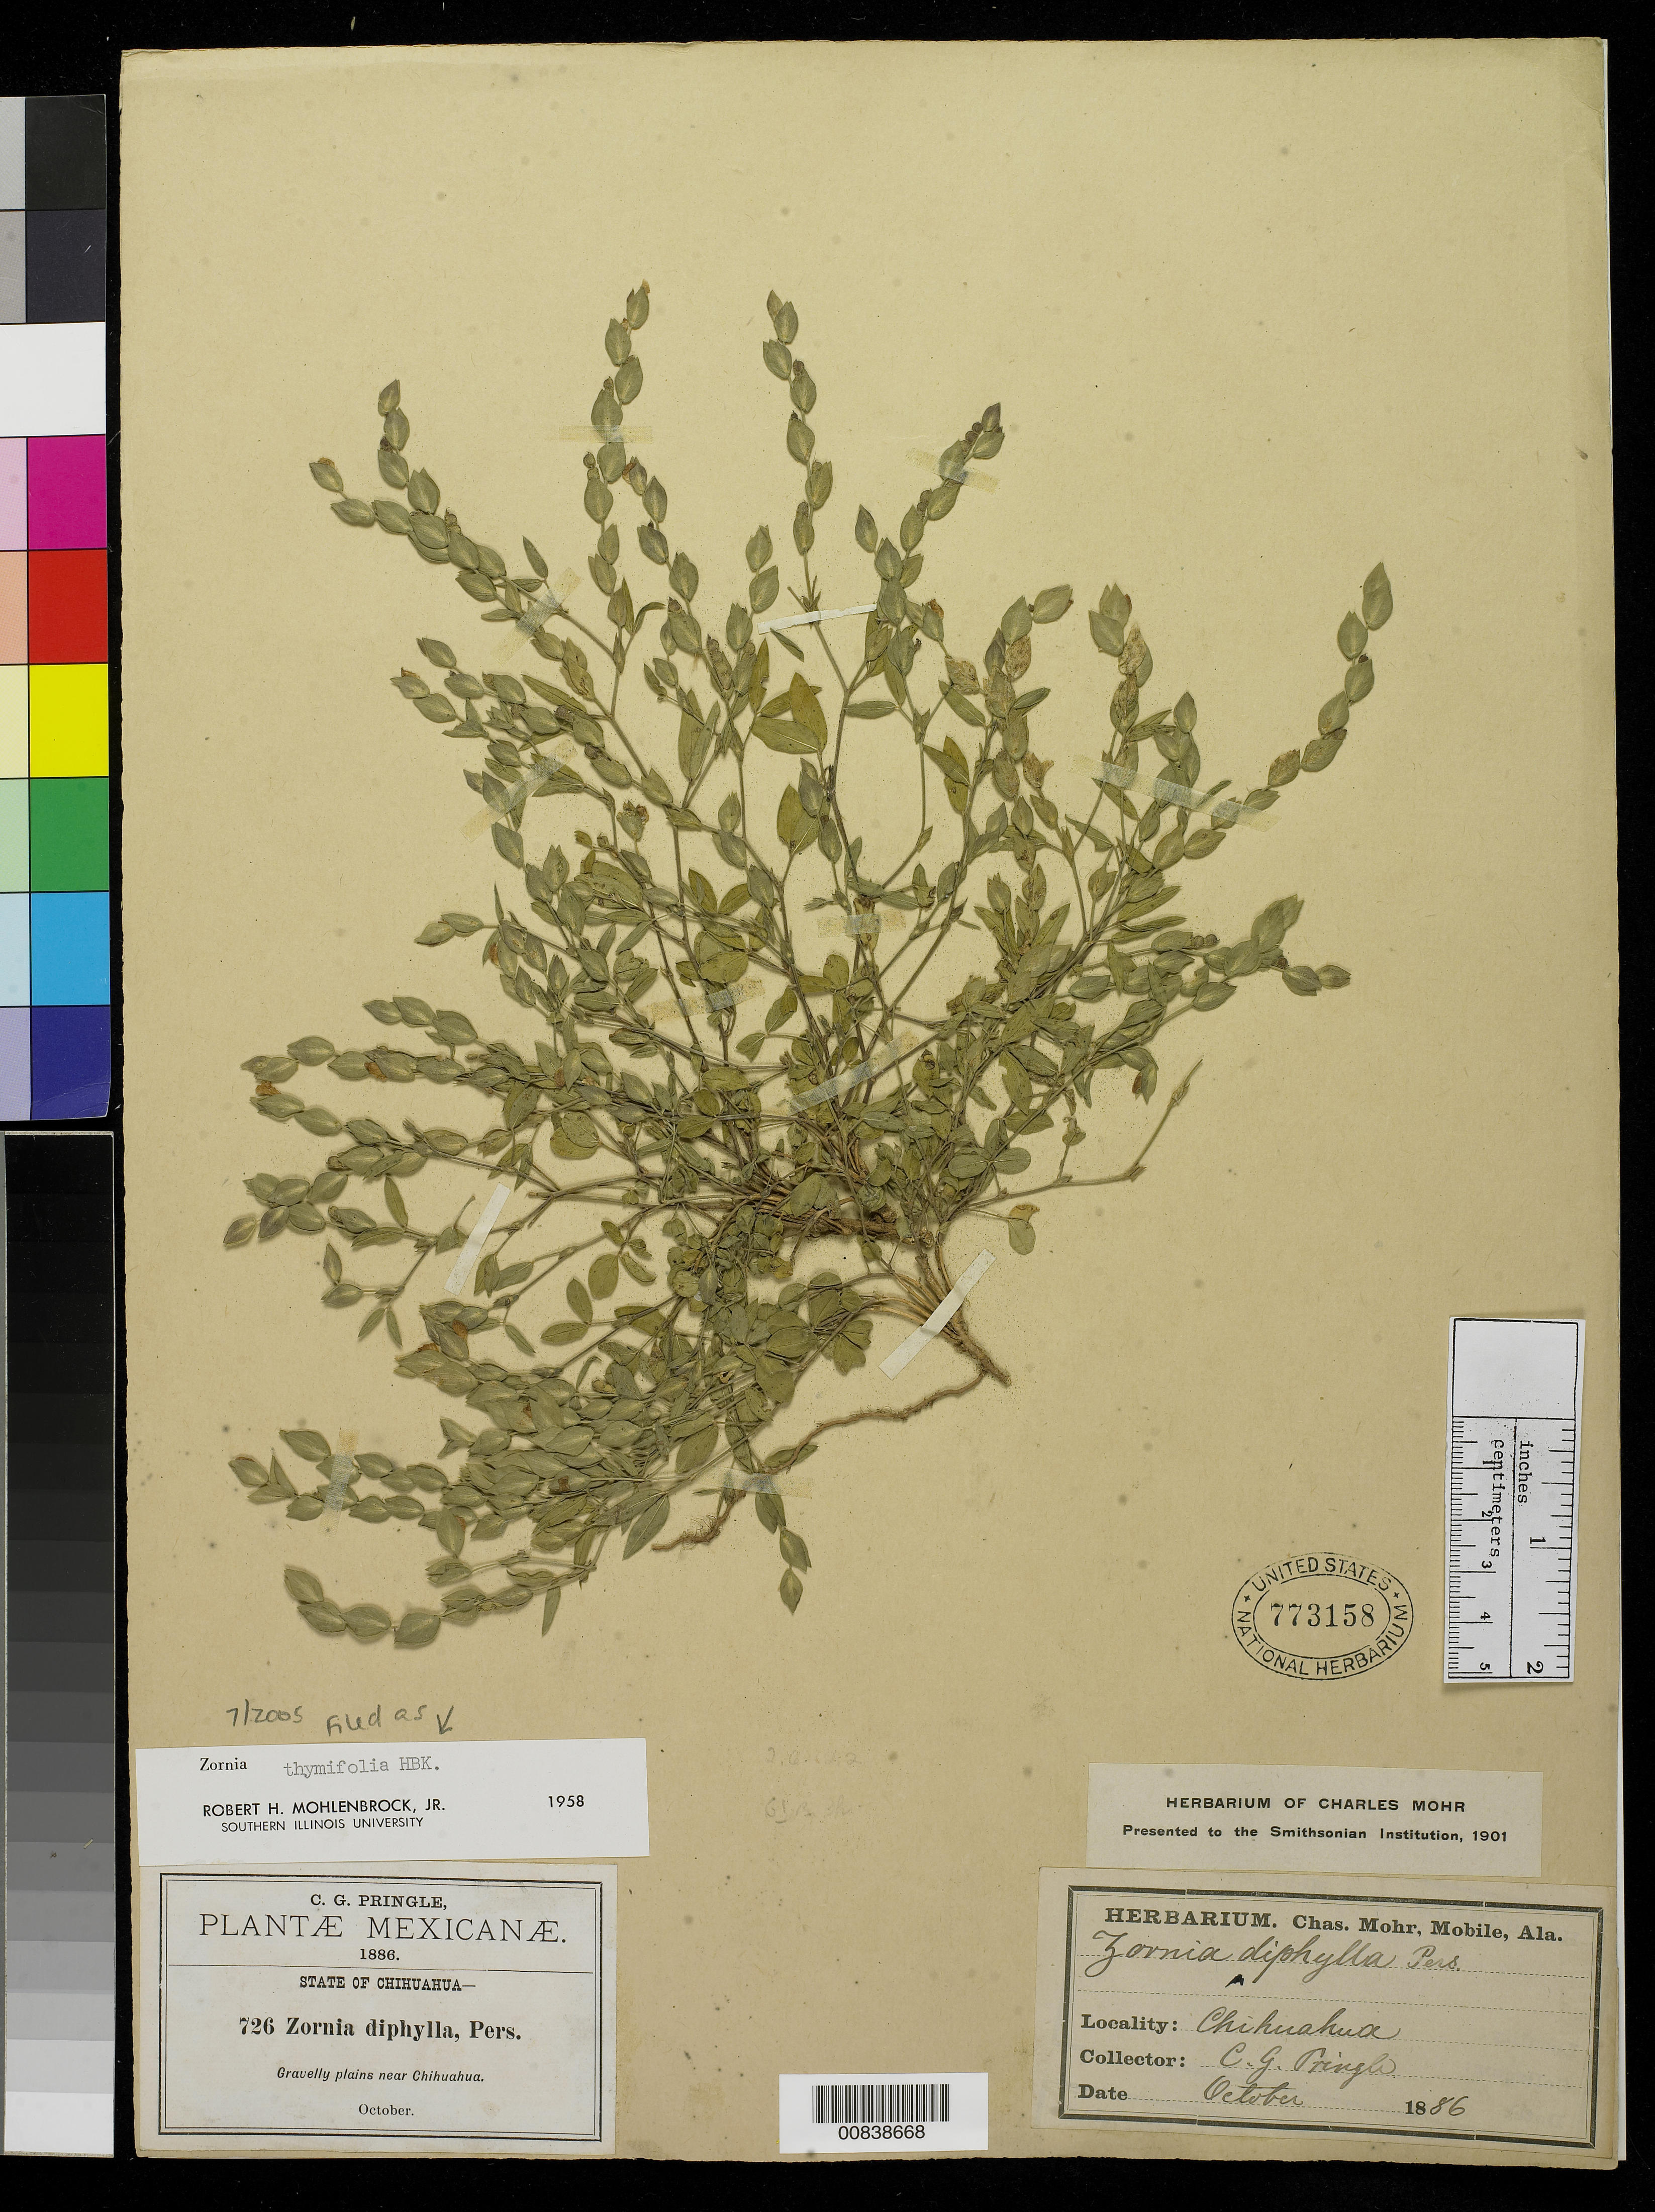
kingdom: Plantae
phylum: Tracheophyta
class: Magnoliopsida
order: Fabales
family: Fabaceae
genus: Zornia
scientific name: Zornia thymifolia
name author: Kunth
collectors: C. G. Pringle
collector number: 726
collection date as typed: Oct 1886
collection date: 1886-10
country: Mexico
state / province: Chihuahua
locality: Near Chihuahua.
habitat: Gravelly plains.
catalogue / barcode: US 773158